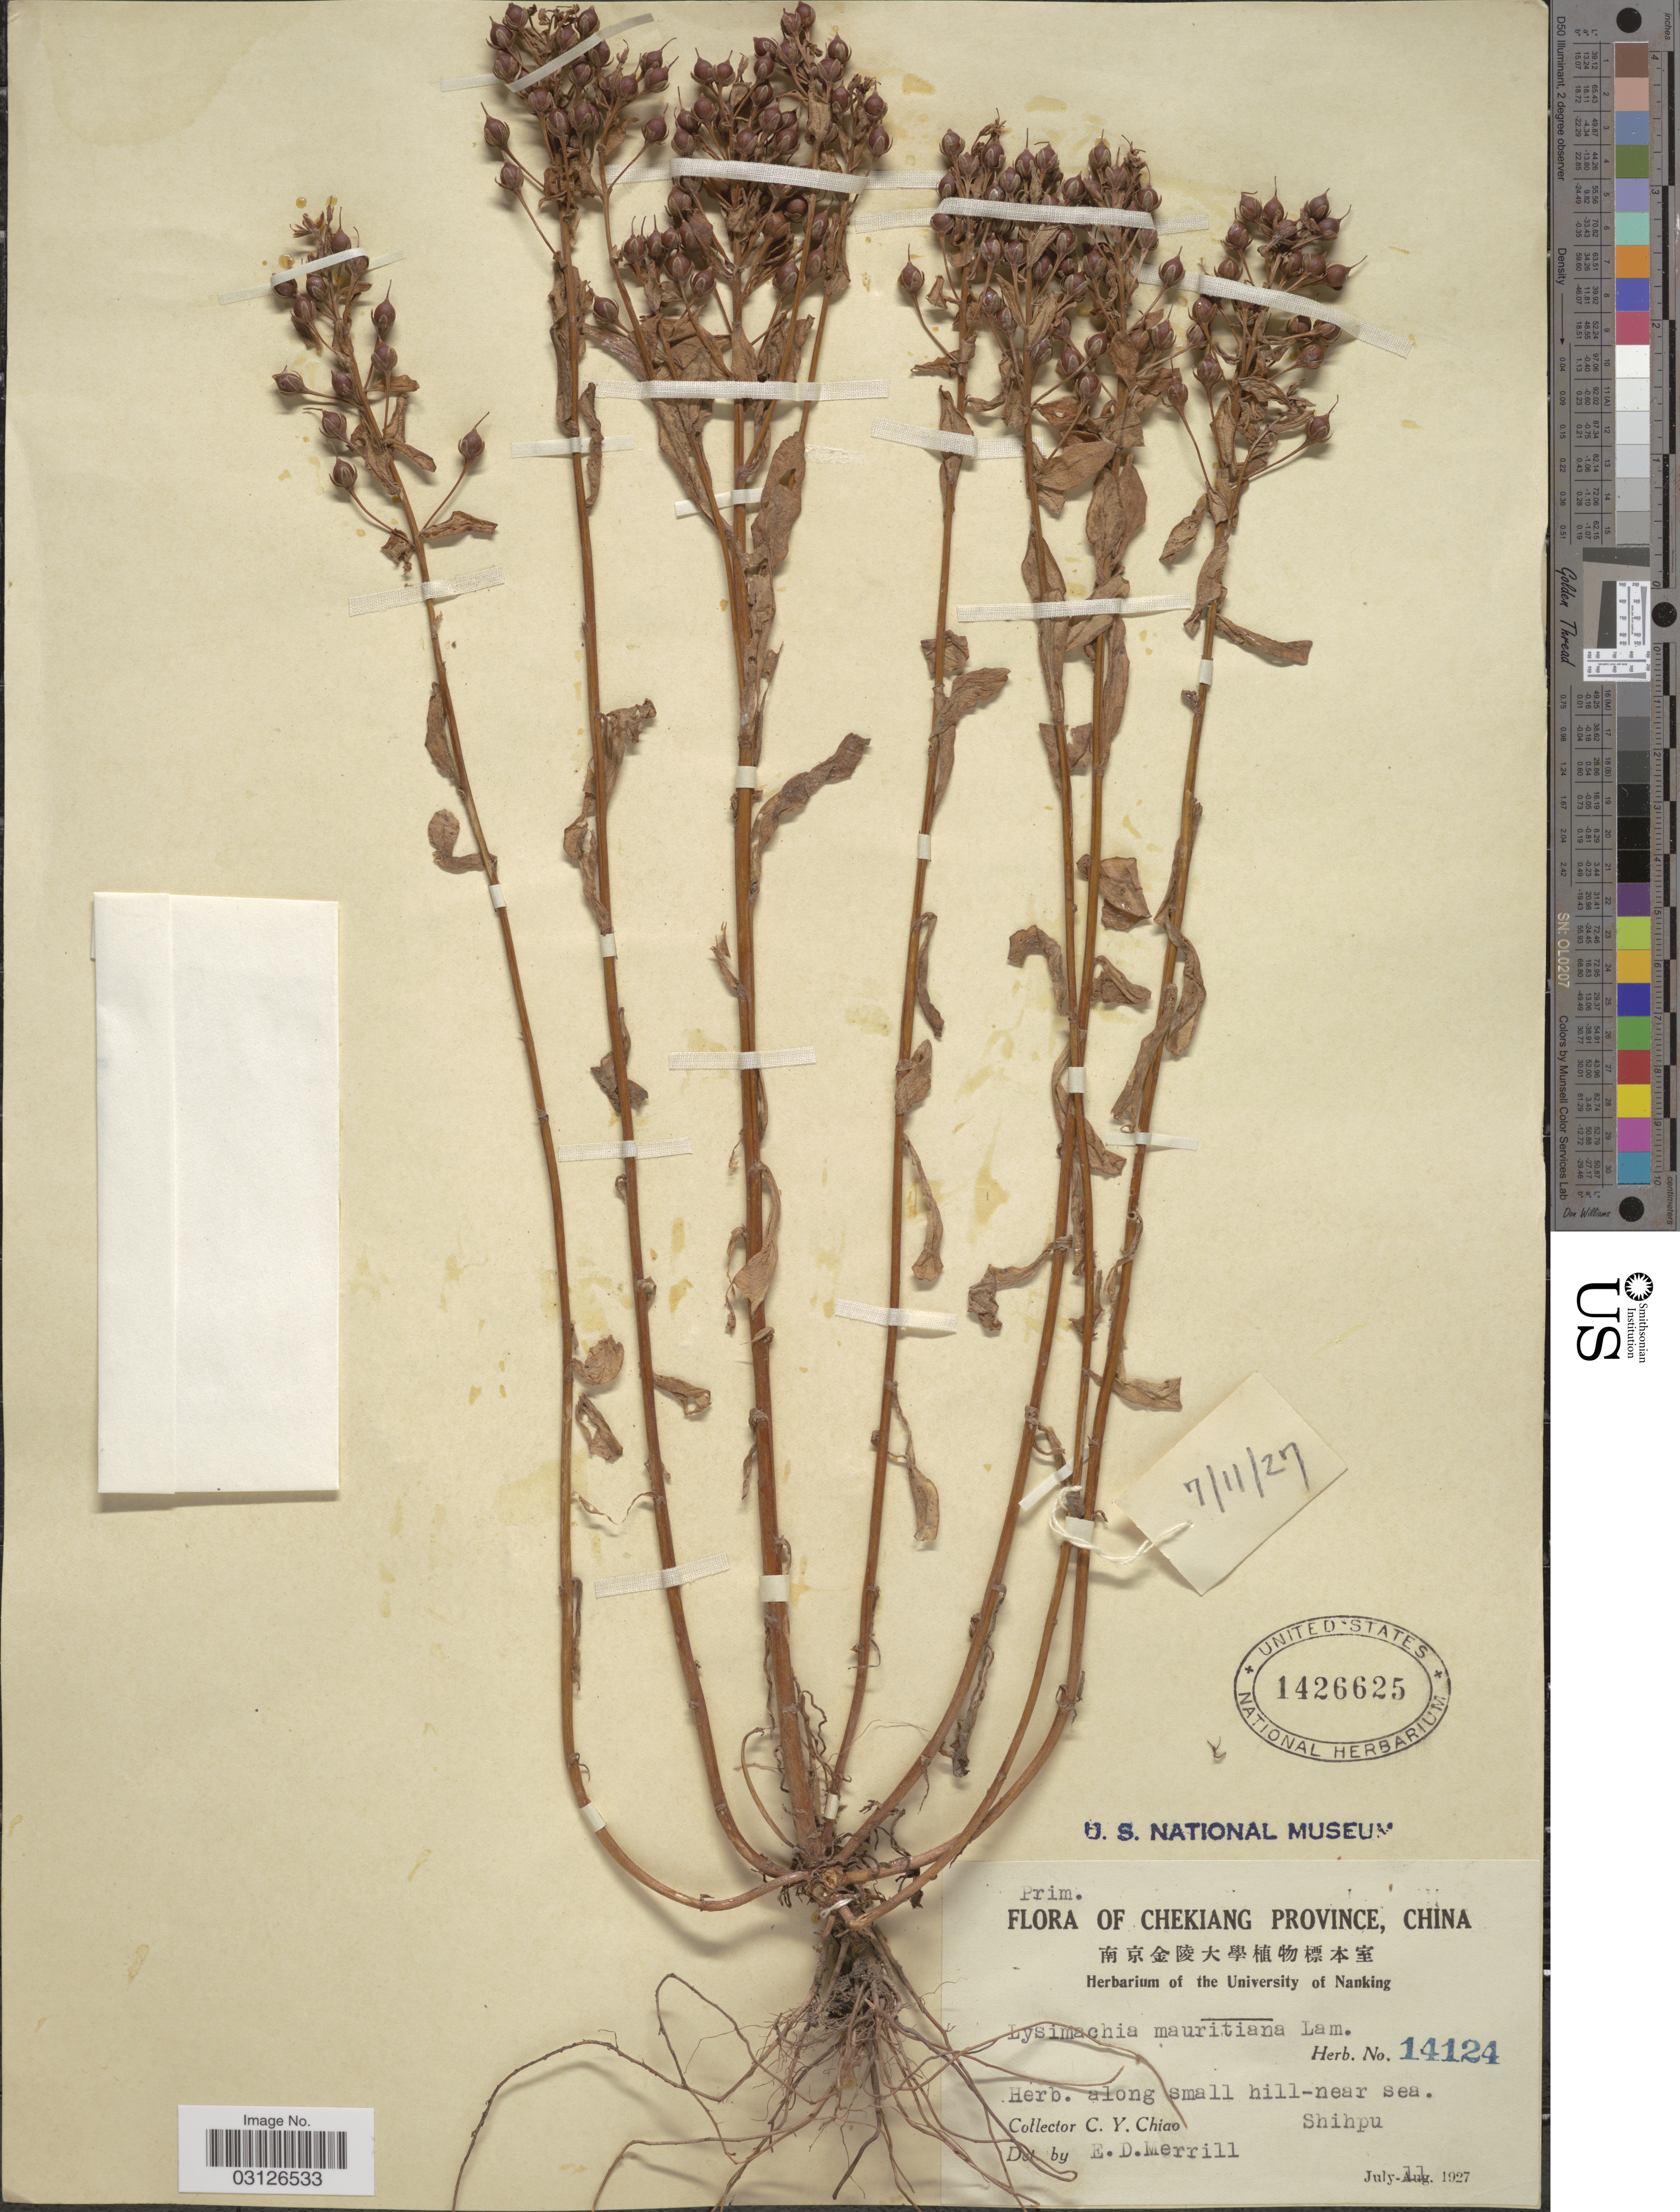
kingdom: Plantae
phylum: Tracheophyta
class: Magnoliopsida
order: Ericales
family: Primulaceae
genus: Lysimachia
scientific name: Lysimachia mauritiana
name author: Lam.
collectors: C. Y. Chiao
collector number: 14124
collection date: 1927-07-11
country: China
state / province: Zhejiang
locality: Chekiang Province. Shihpu.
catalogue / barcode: US 1426625